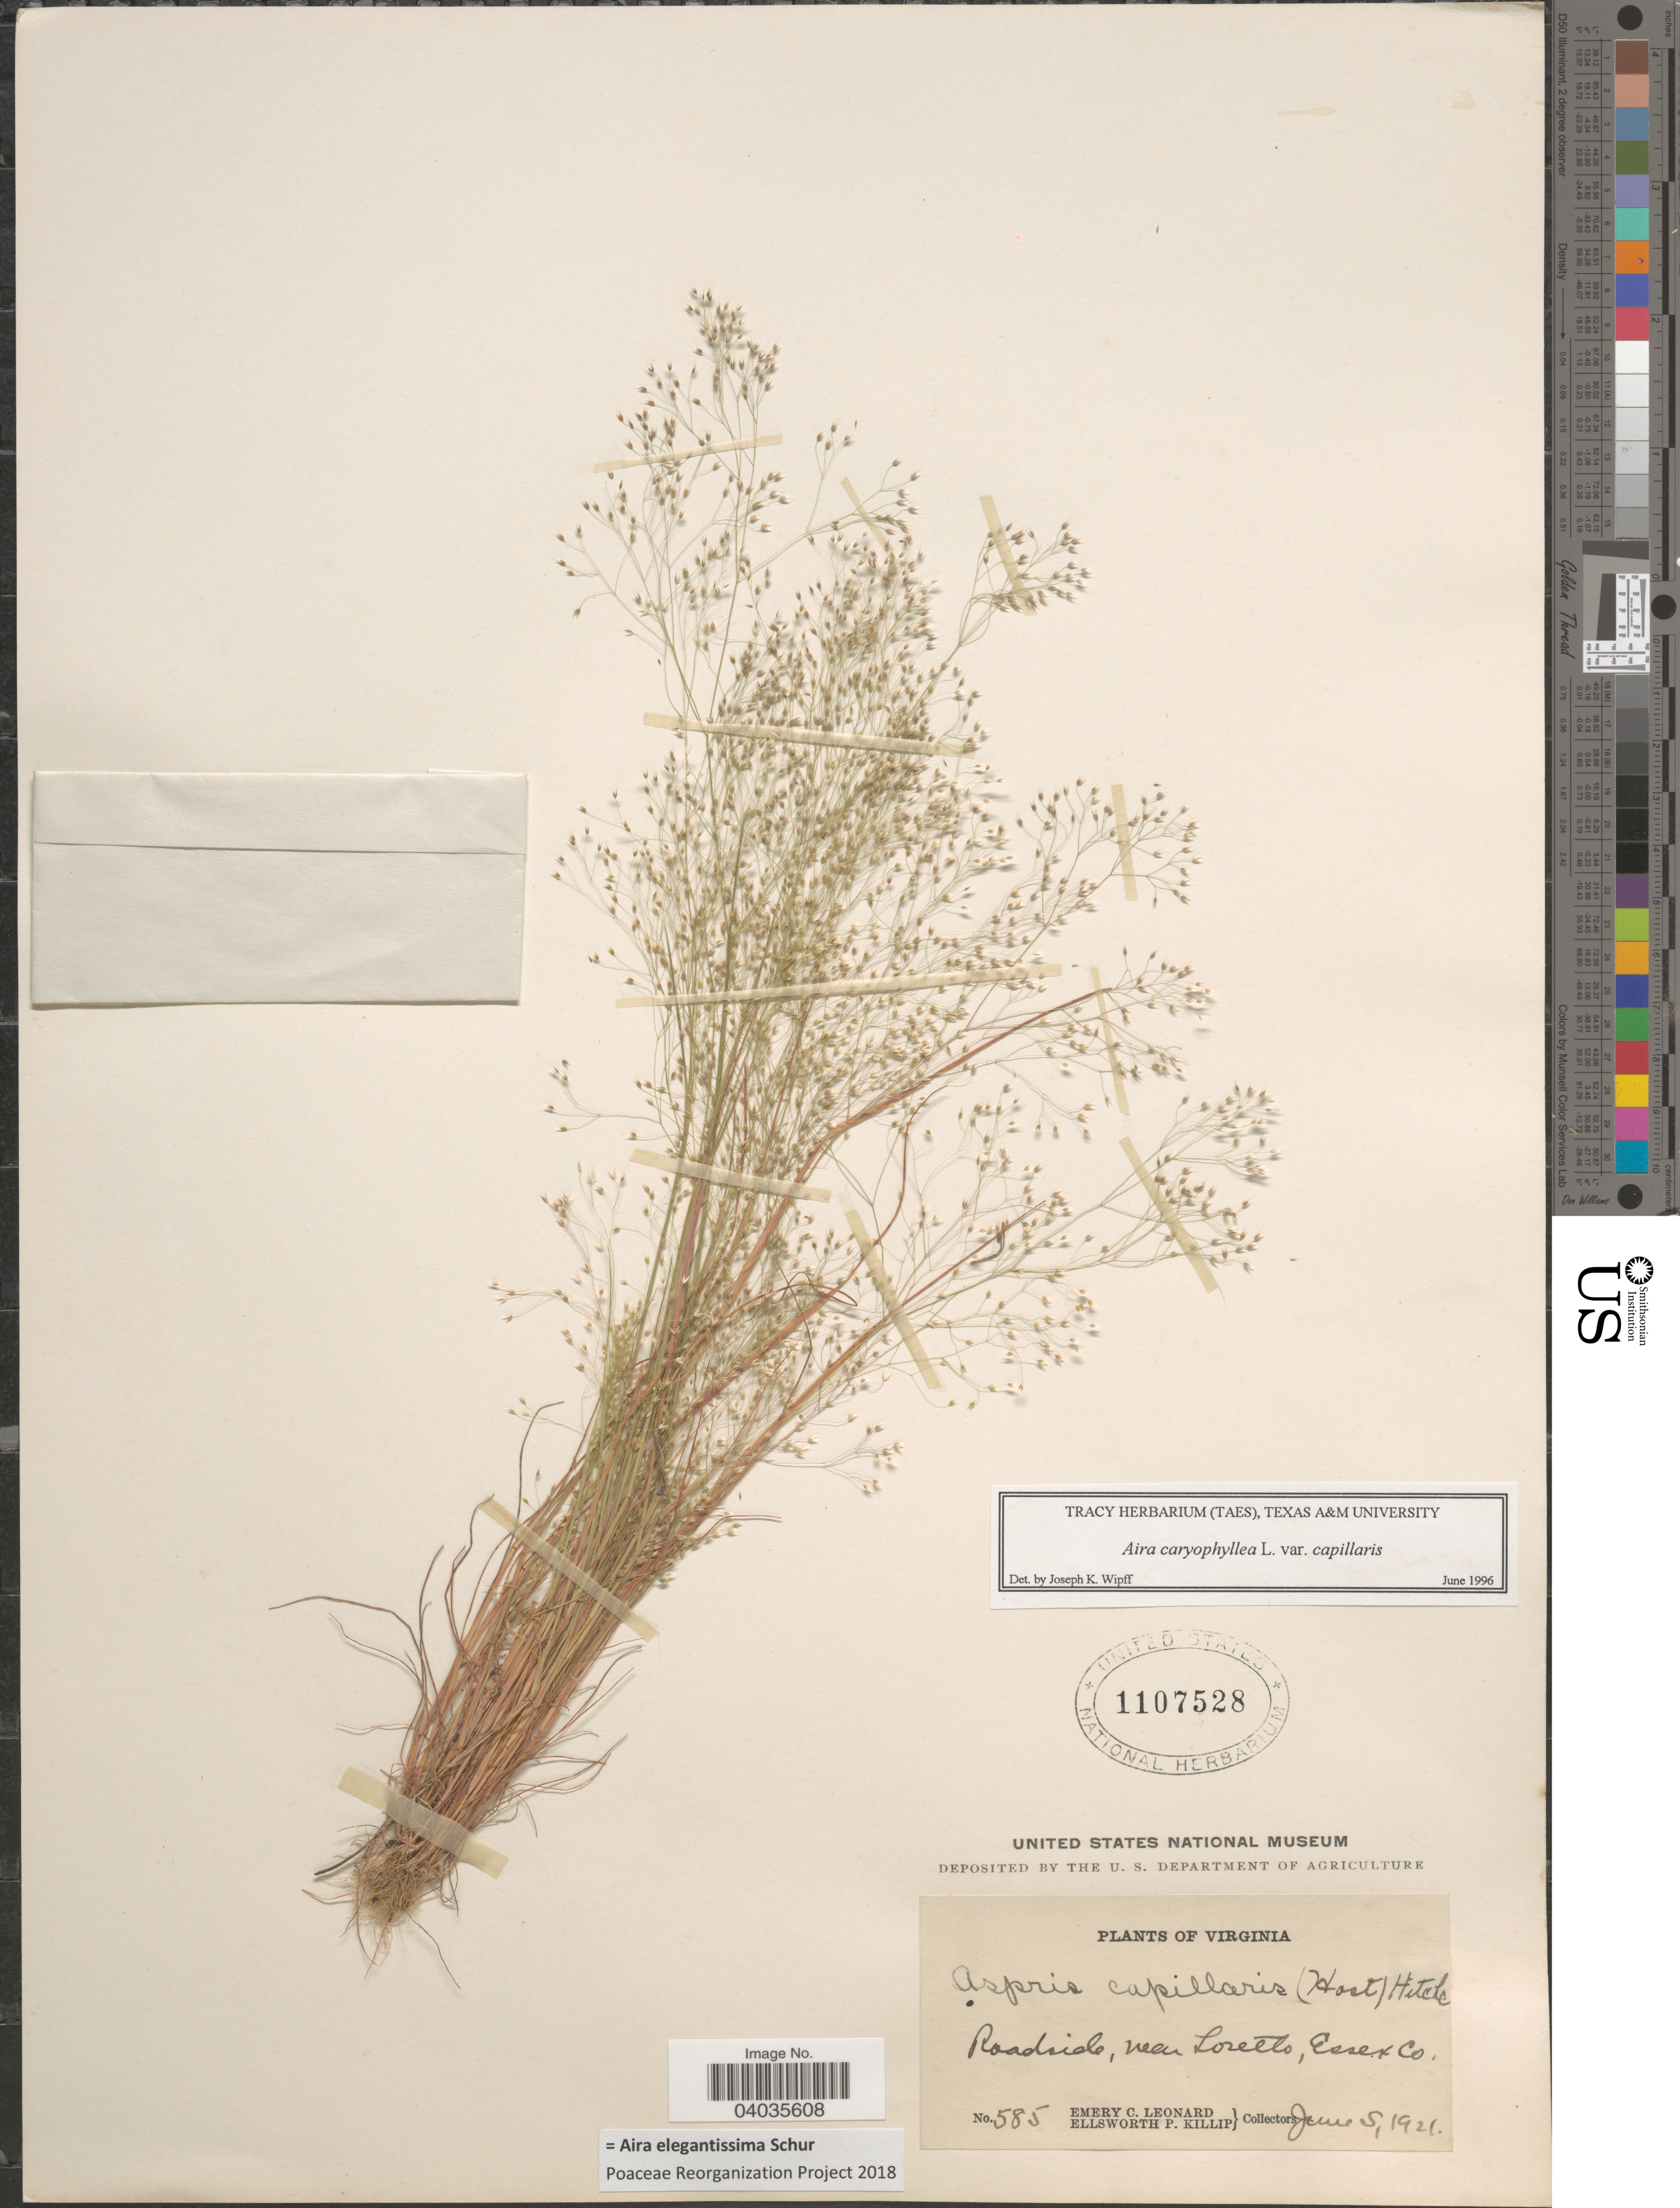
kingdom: Plantae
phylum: Tracheophyta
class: Liliopsida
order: Poales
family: Poaceae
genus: Aira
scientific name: Aira elegantissima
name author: Schur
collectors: E. C. Leonard & E. P. Killip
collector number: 585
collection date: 1921-06-05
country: United States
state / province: Virginia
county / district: Essex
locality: Roadside, near Loretto, Essex Co.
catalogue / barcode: US 1107528